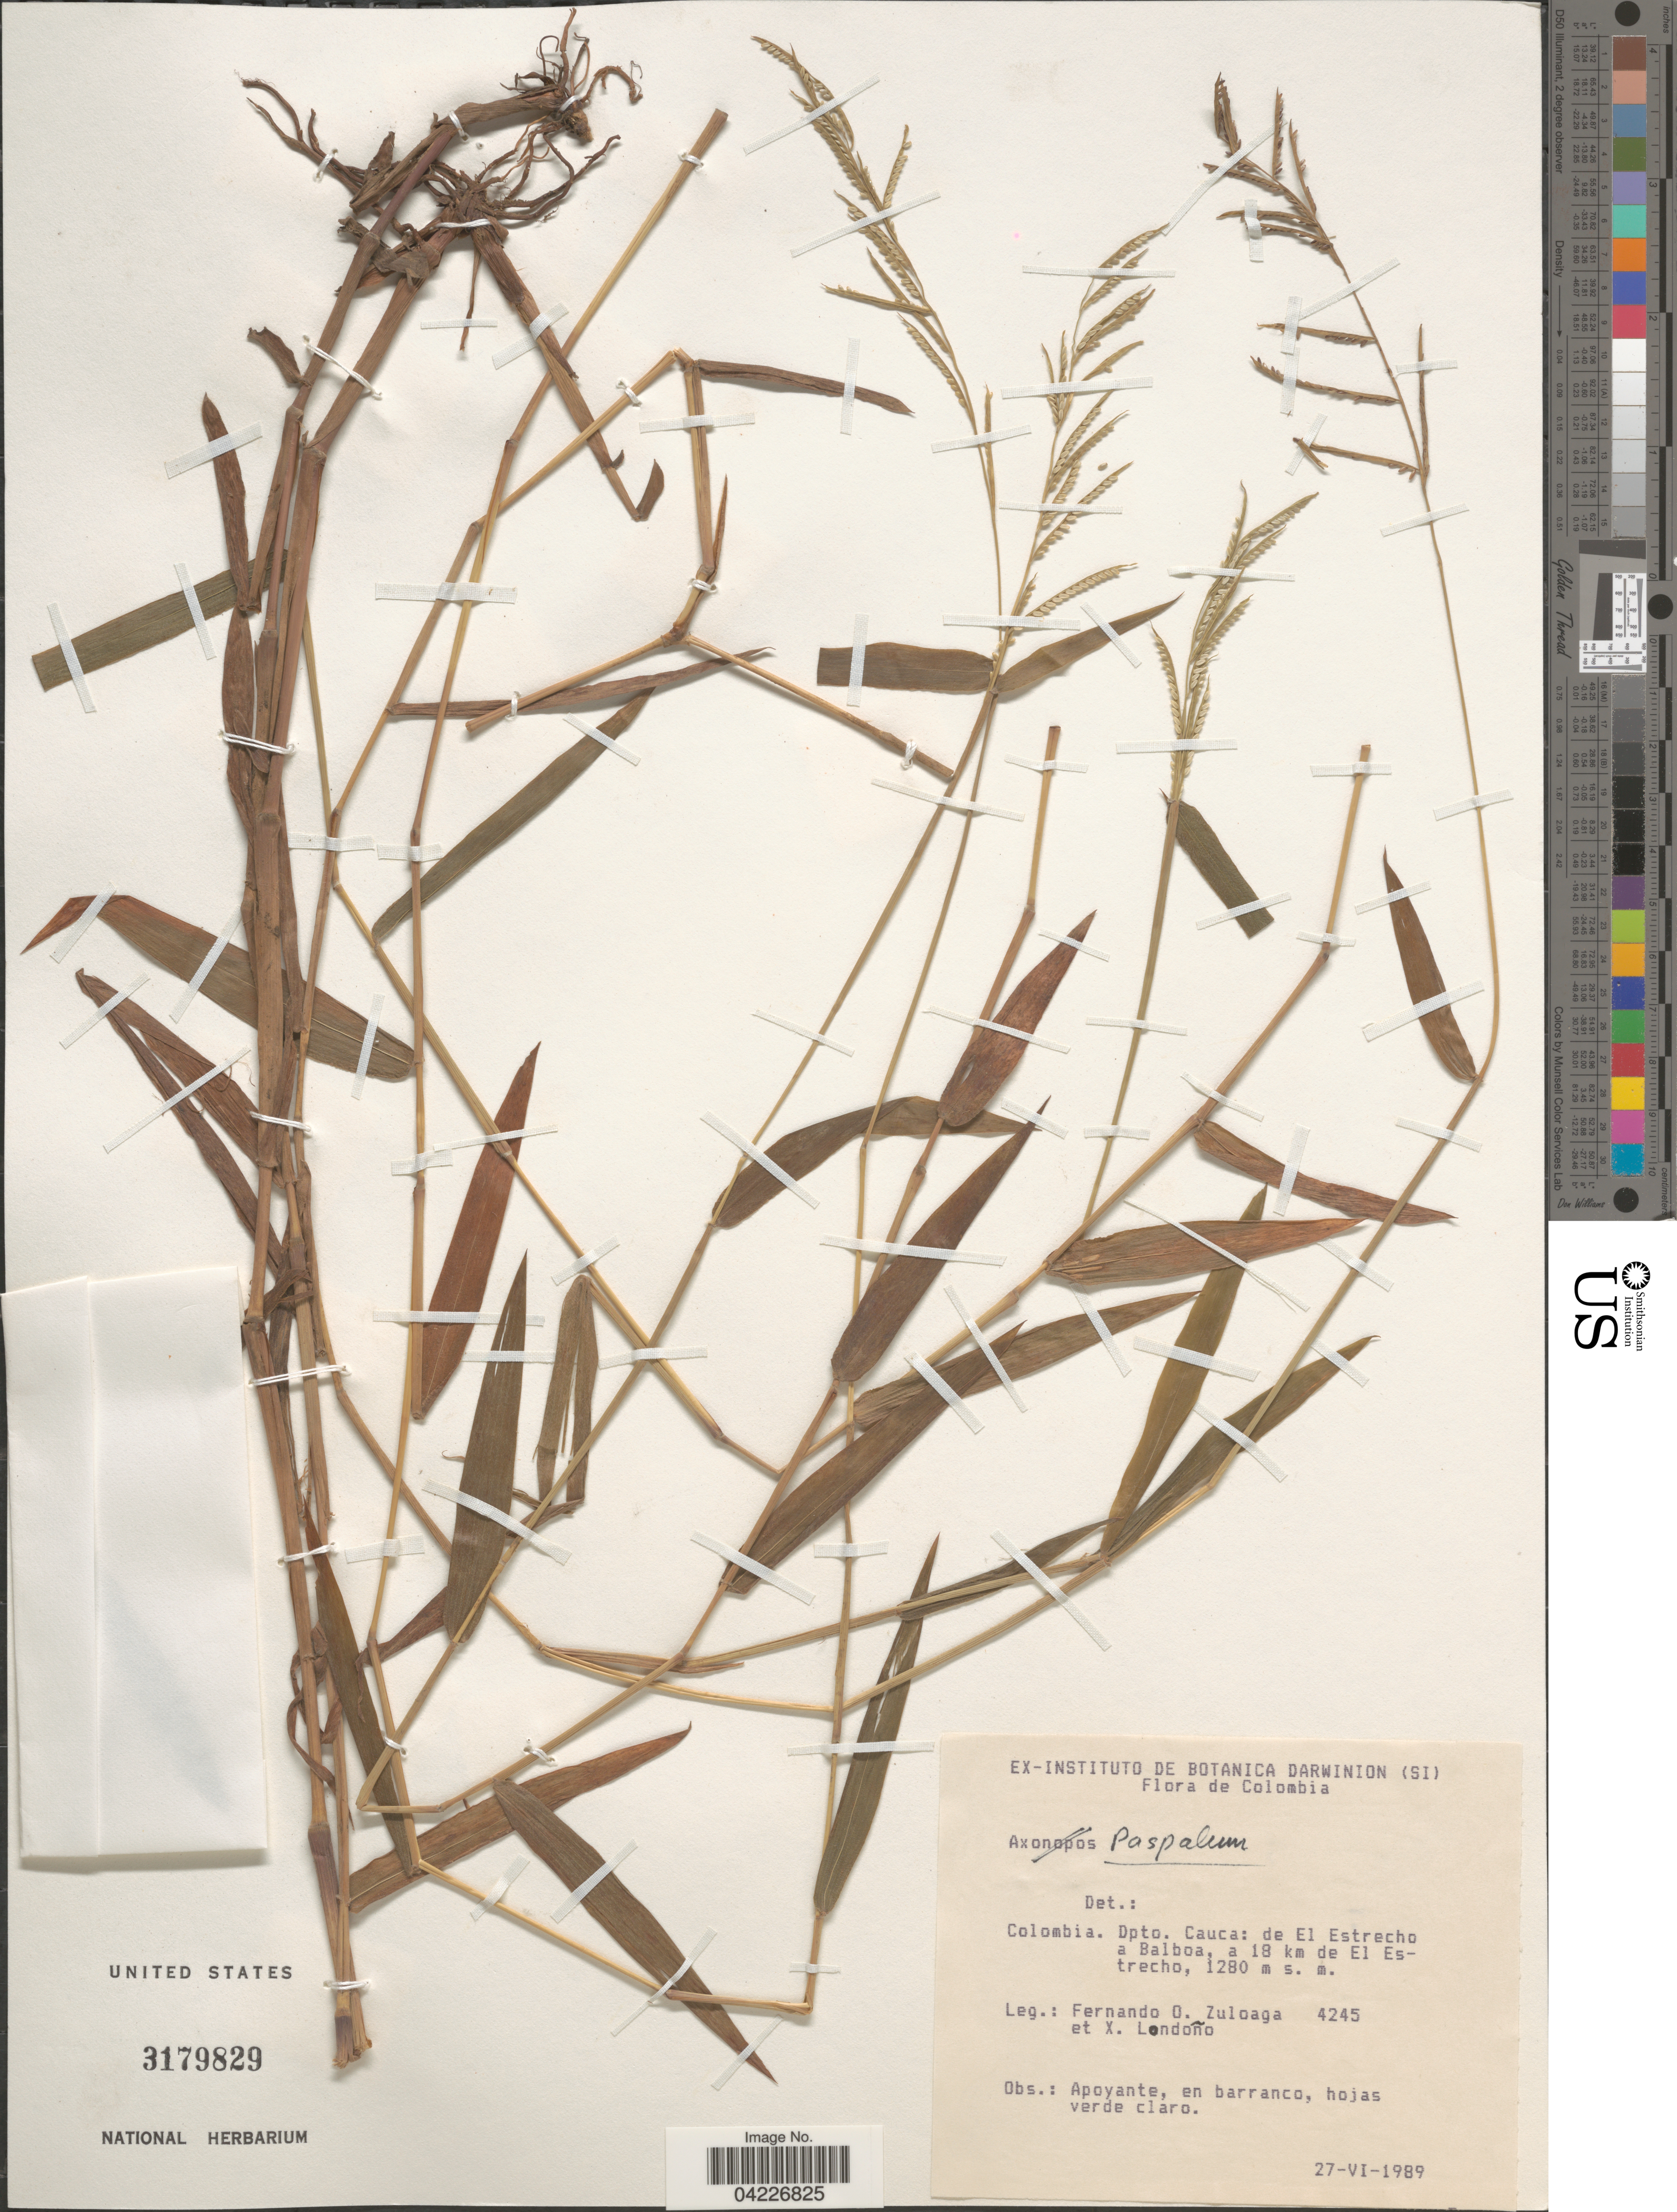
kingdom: Plantae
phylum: Tracheophyta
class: Liliopsida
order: Poales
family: Poaceae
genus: Paspalum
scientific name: Paspalum sp.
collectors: F. O. Zuloaga & X. Londoño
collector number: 4245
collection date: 1989-06-27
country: Colombia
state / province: Cauca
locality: Dpto. Cauca: de El Estrecho a Balboa, a 18 km de El Estrecho.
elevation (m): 1280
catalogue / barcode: US 3179829